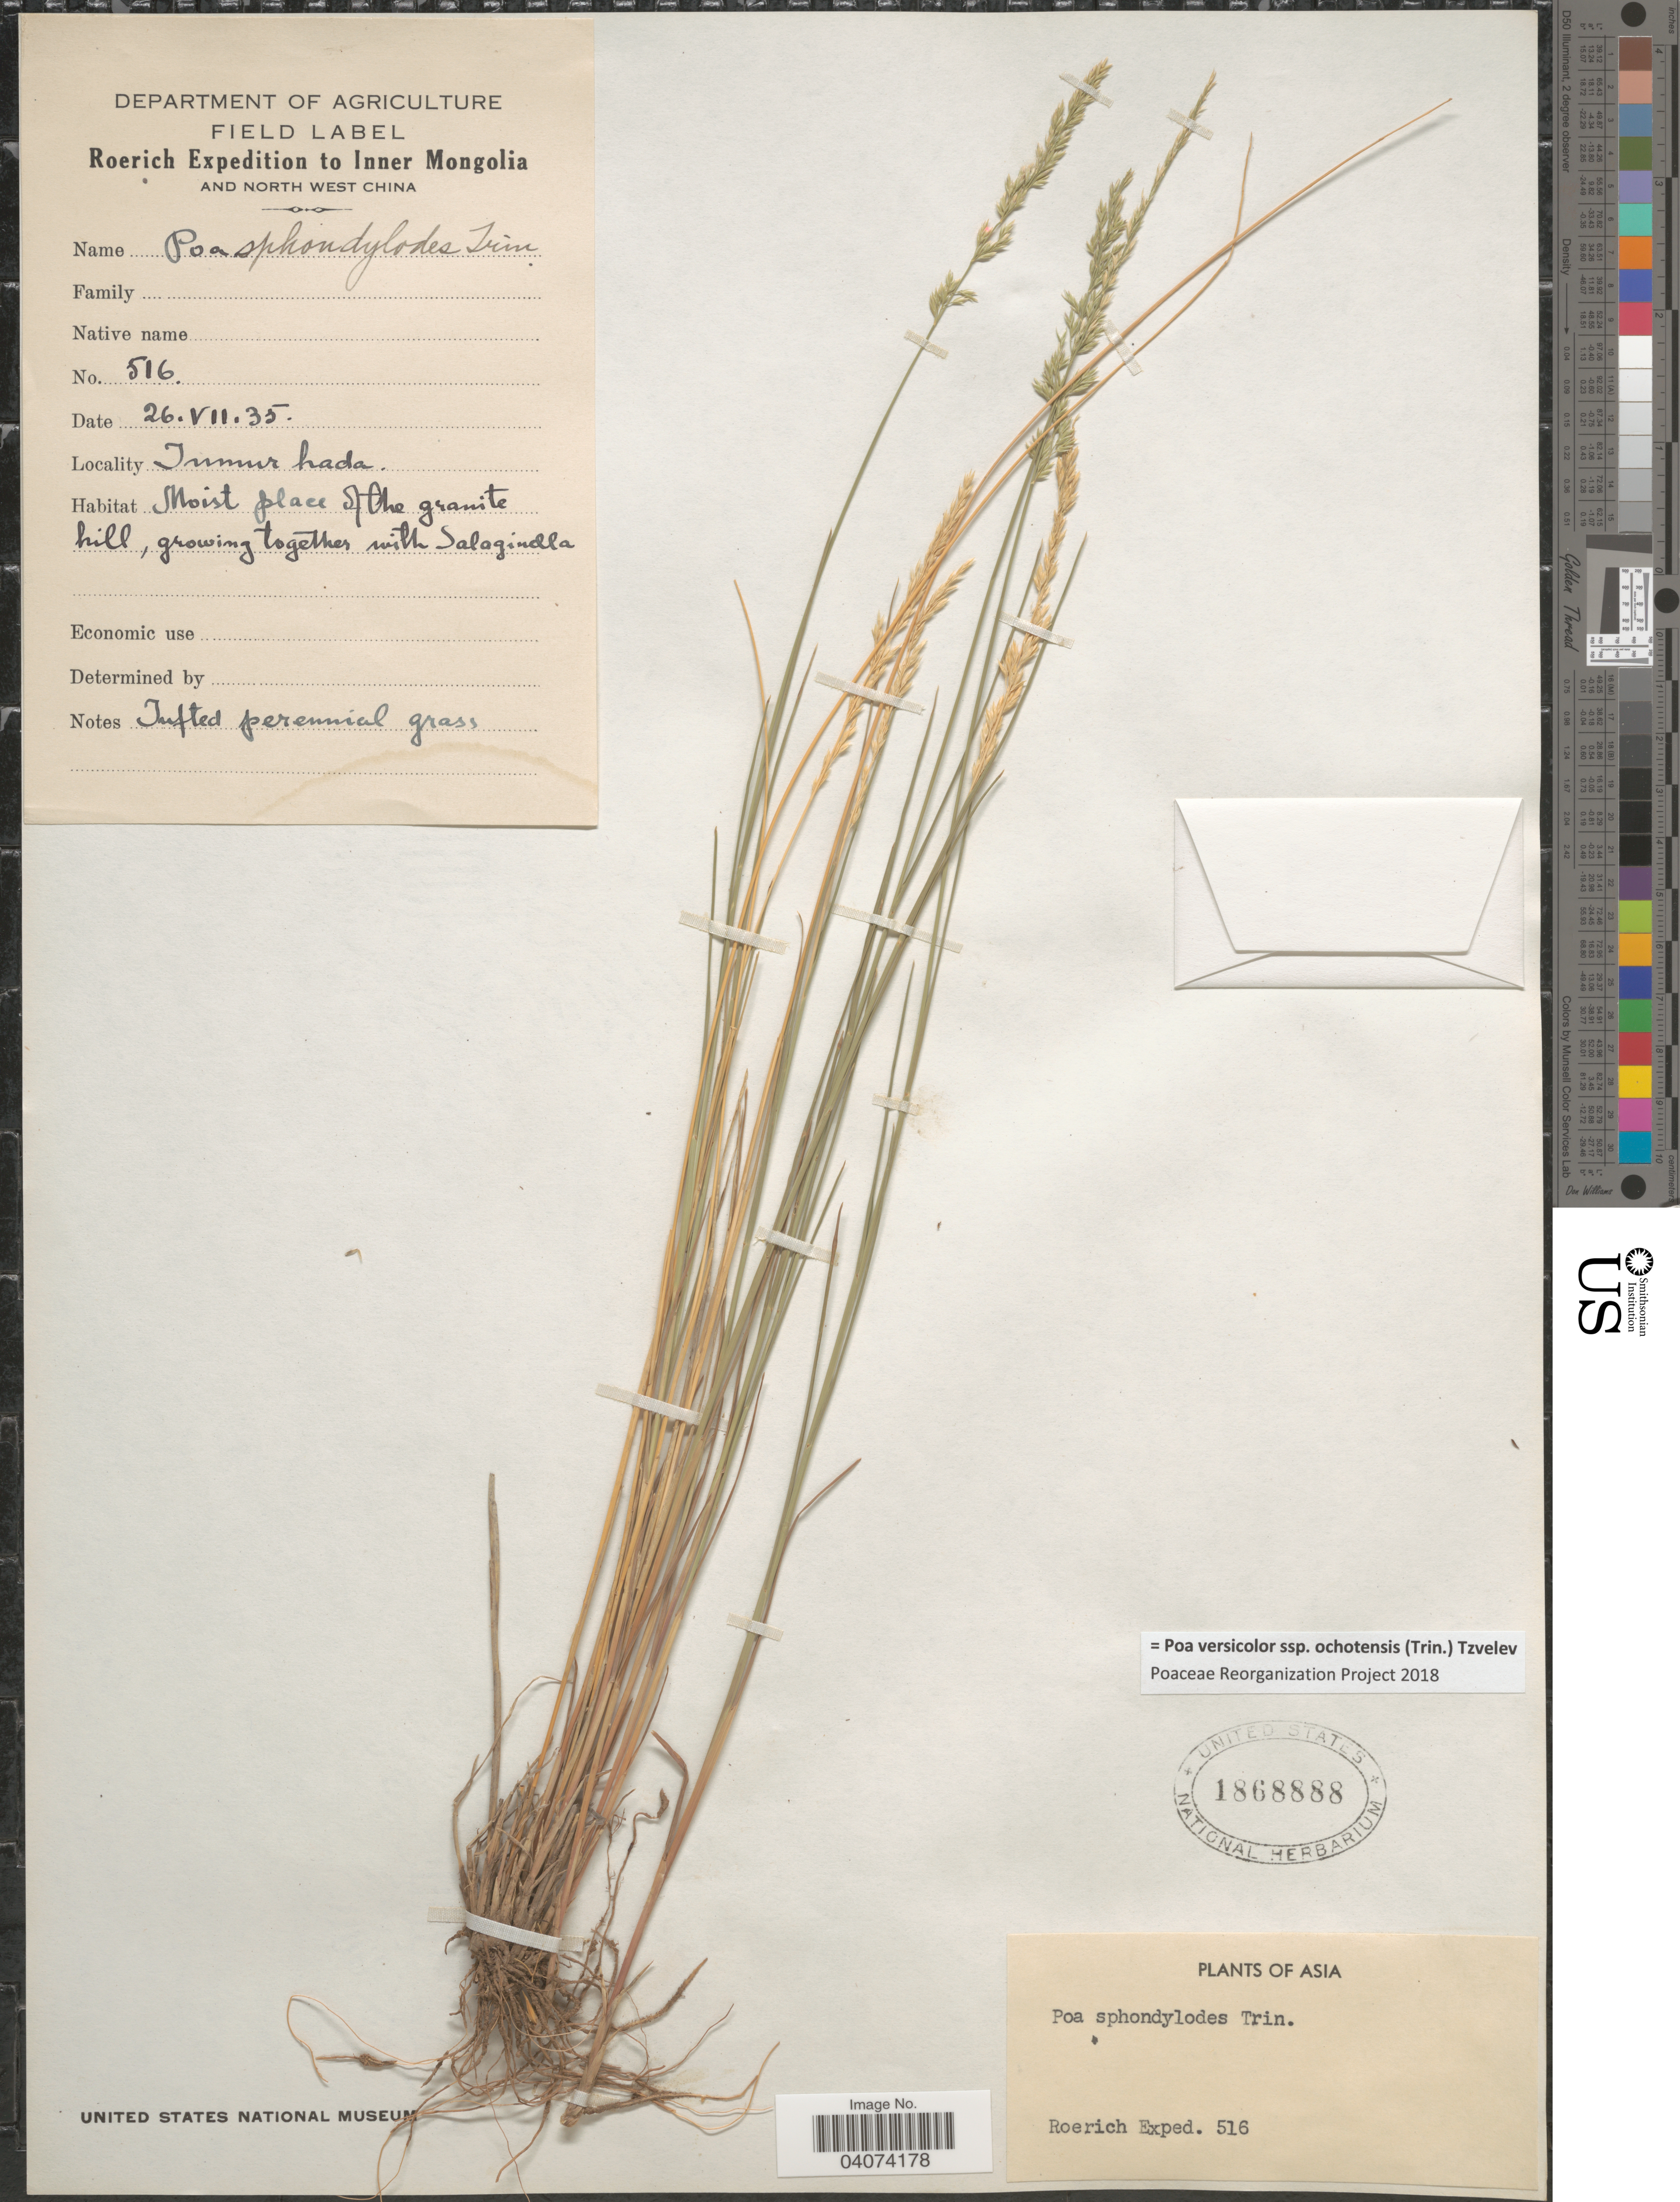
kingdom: Plantae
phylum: Tracheophyta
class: Liliopsida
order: Poales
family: Poaceae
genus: Poa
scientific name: Poa versicolor subsp. ochotensis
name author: (Trin.) Tzvelev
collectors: Roerich Expedition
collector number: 516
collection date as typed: Transcribed d/m/y: 26/7/35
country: China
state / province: Nei Monggol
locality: Inner Mongolia and North West China. Jumur hada.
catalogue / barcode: US 1868888